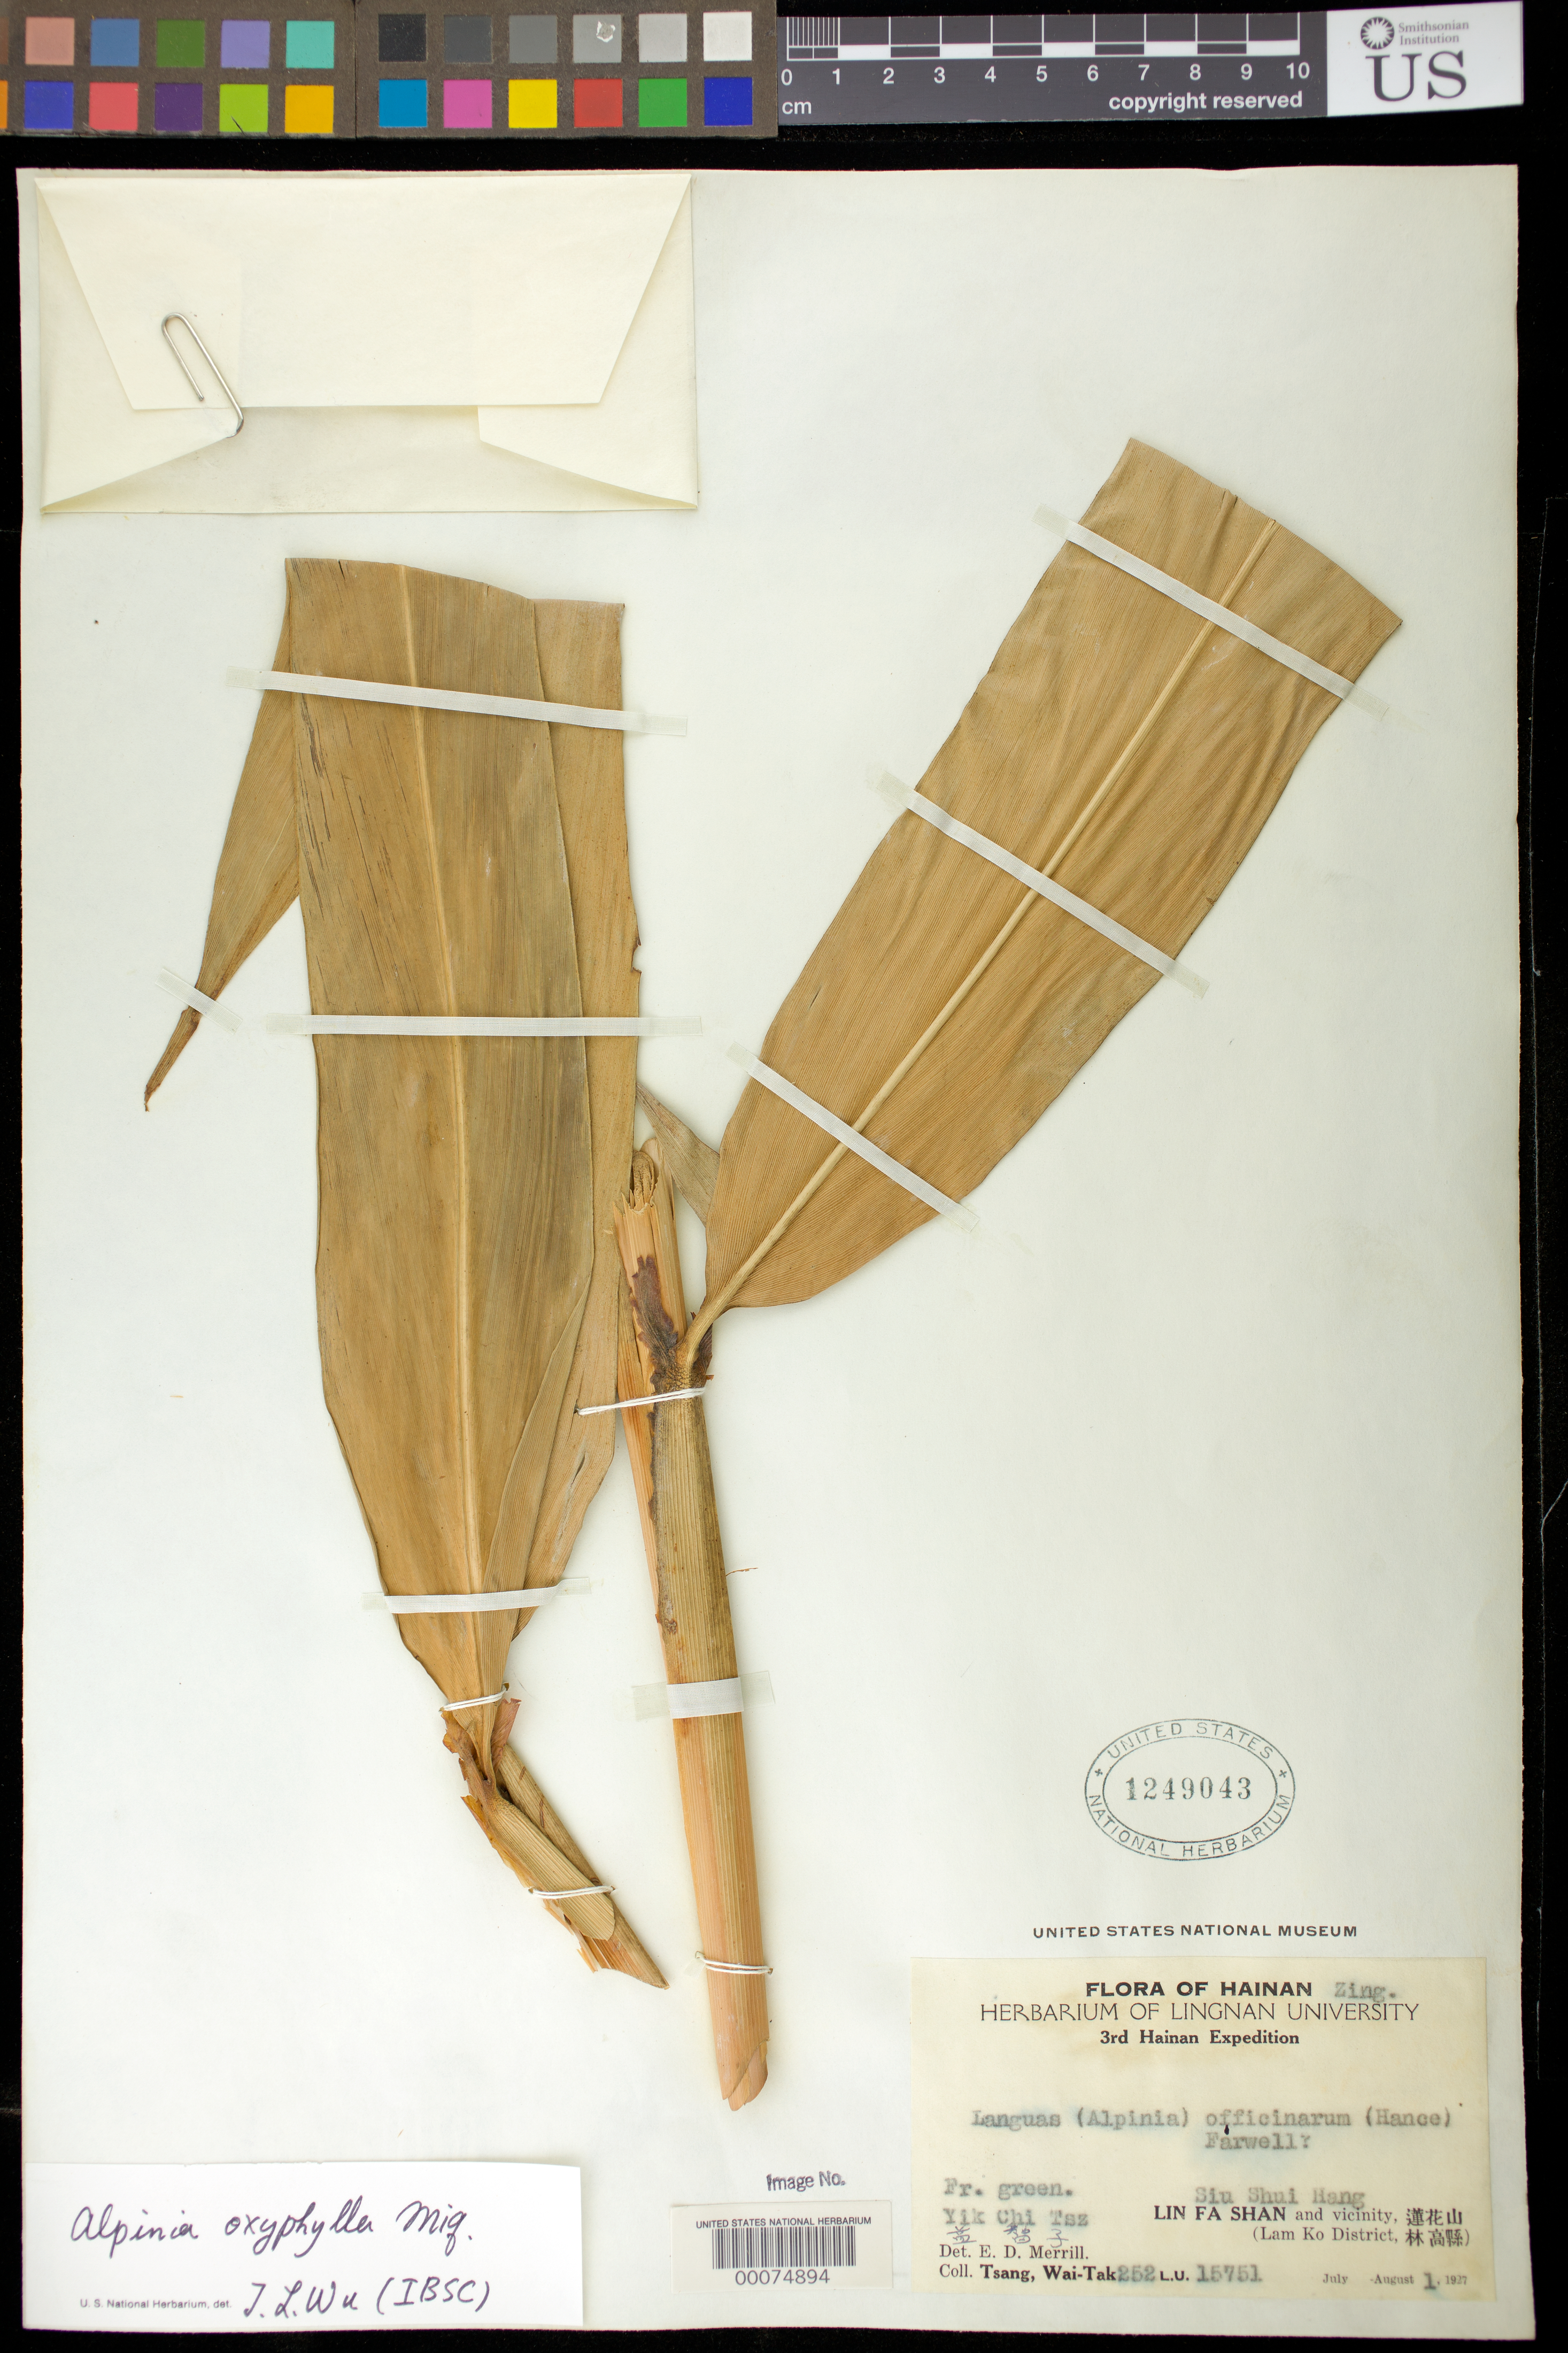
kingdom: Plantae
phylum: Tracheophyta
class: Liliopsida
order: Zingiberales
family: Zingiberaceae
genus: Alpinia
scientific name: Alpinia oxyphylla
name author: Miq.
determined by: Wu, Te-Ling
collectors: W. T. Tsang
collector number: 252 / L.u. 15751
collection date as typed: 01 Aug 1927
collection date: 1927-08-01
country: China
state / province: Hainan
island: Hainan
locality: Siu shui hang, lin fa shan and vicinity, lam ko district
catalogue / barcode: US 1249043